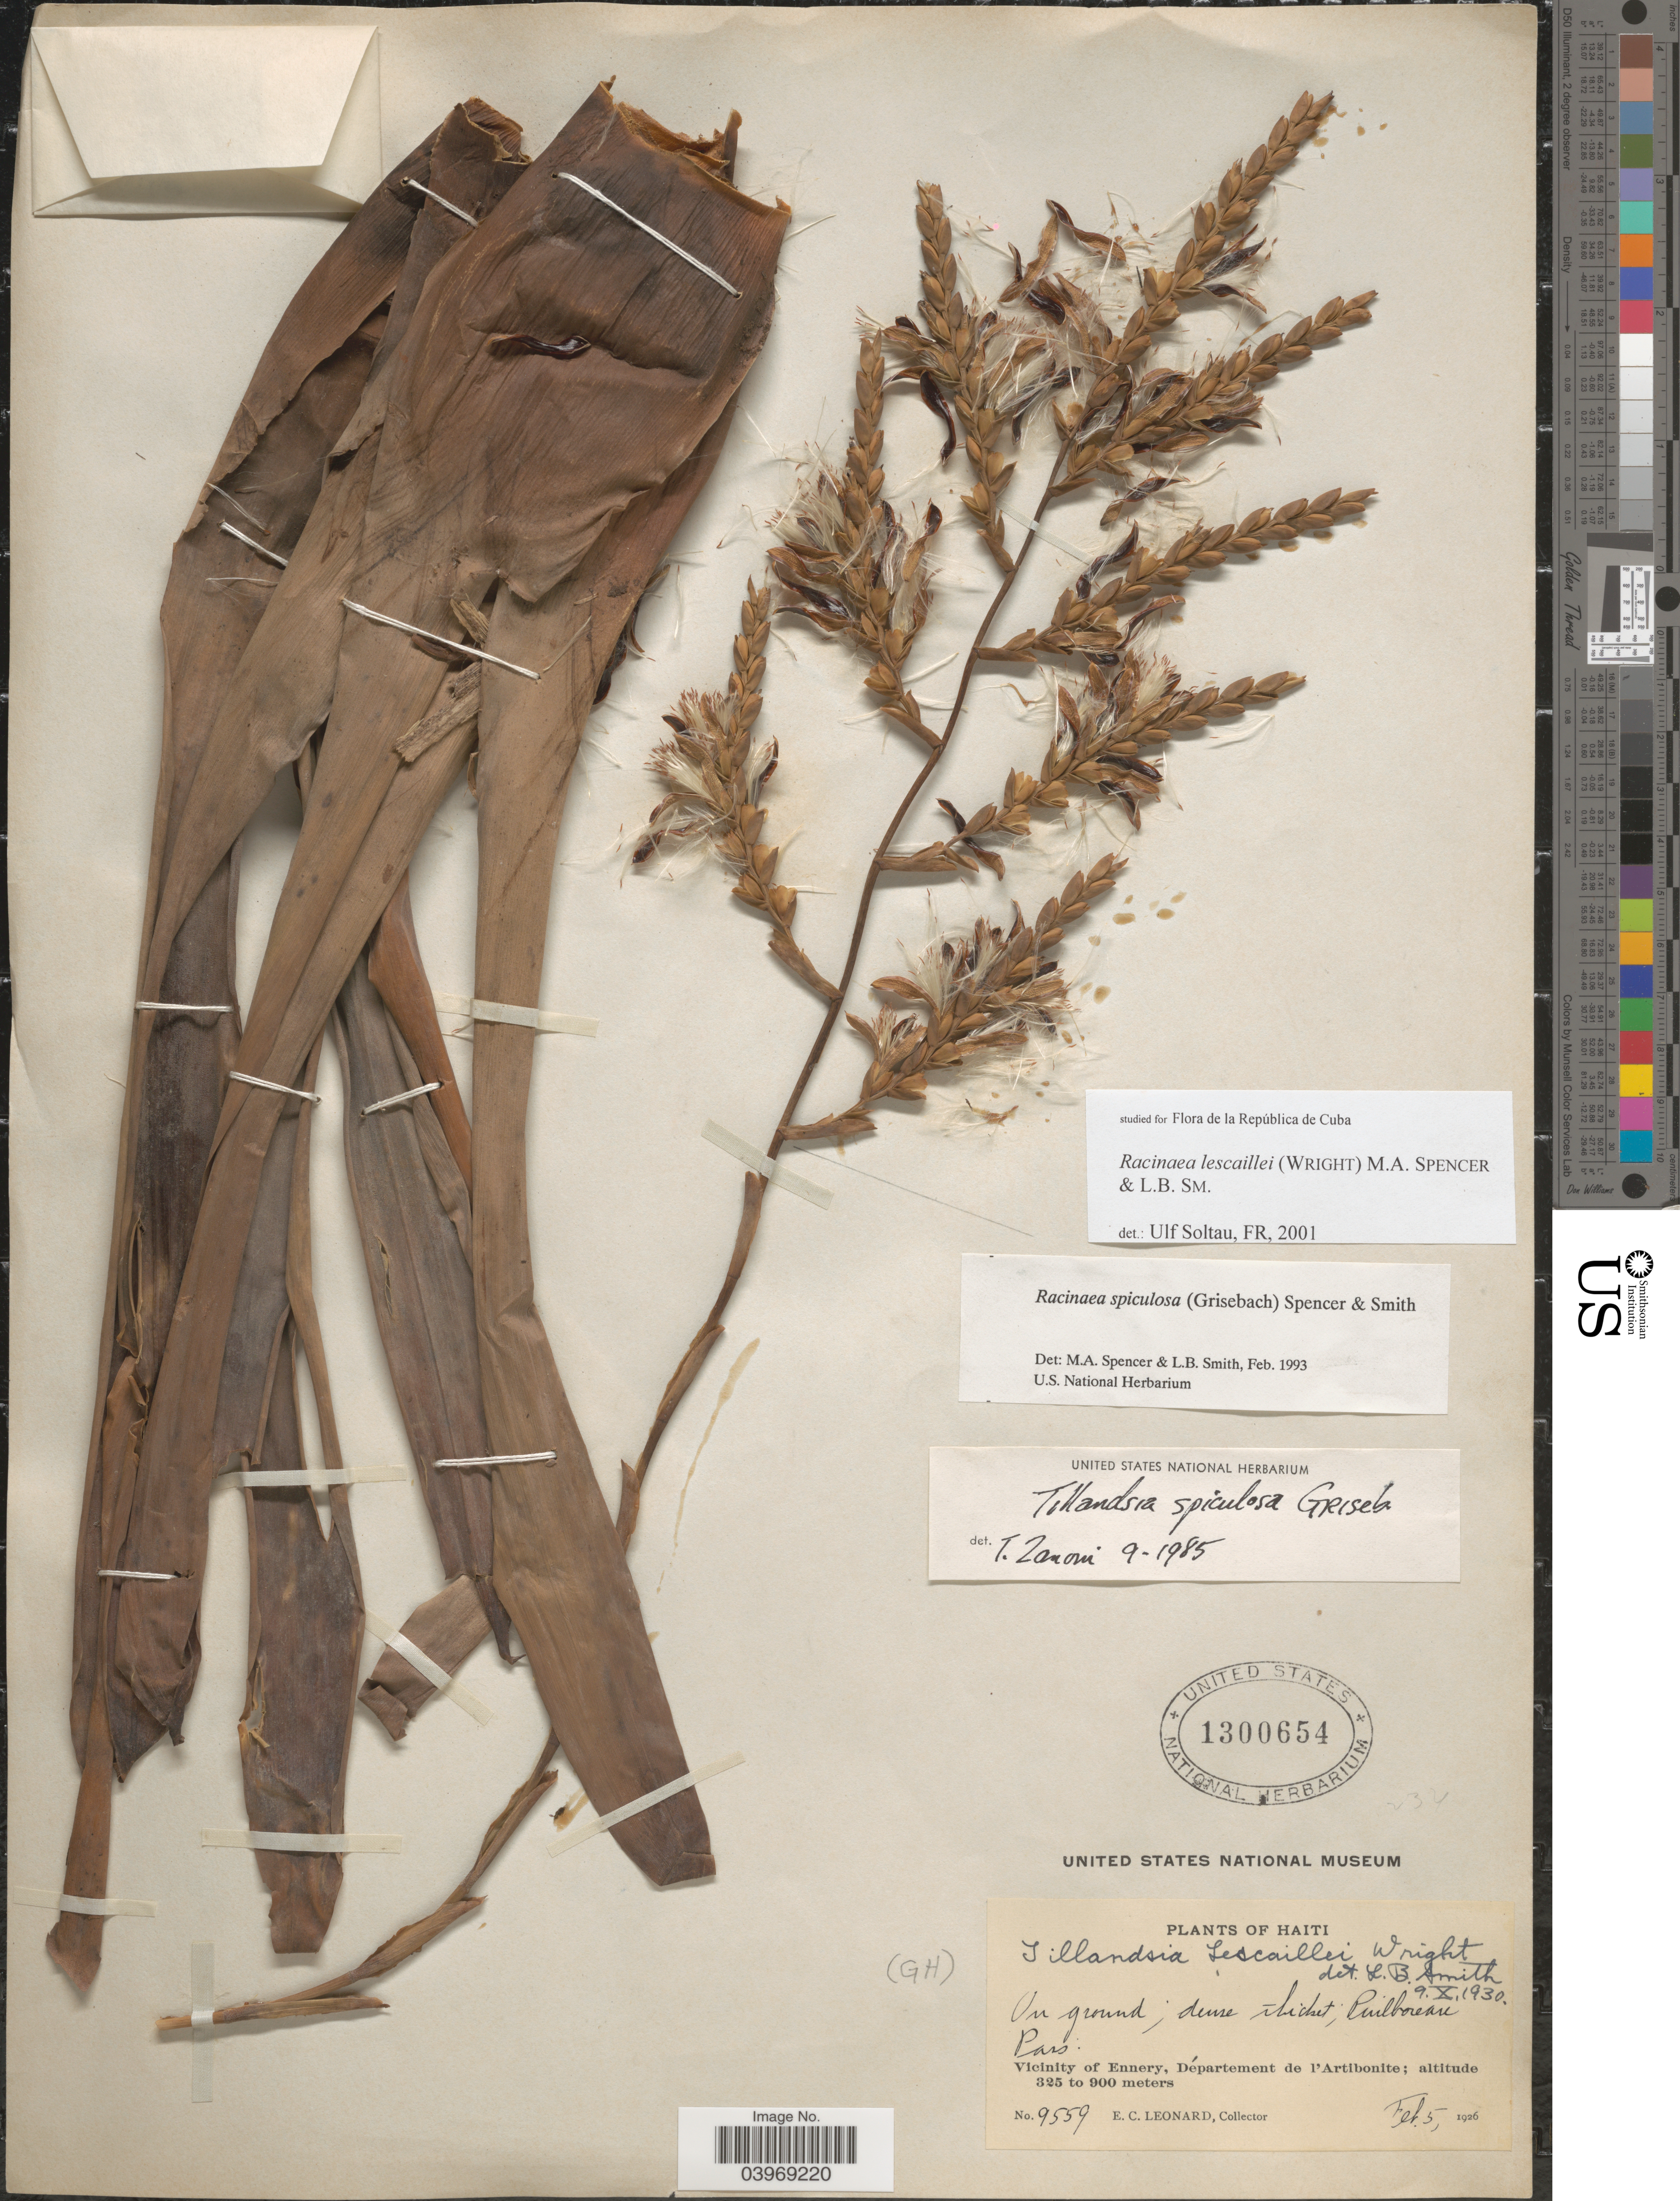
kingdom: Plantae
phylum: Tracheophyta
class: Liliopsida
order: Poales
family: Bromeliaceae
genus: Racinaea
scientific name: Racinaea lescaillei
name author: (C. Wright) M.A. Spencer & L.B. Sm.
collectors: E. C. Leonard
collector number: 9559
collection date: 1926-02-05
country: Haiti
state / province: Artibonite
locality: On ground; dune thicket; Puilboreau Pass. Vicinity of Ennery, Département de l'Artibonite.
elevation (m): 325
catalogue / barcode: US 1300654